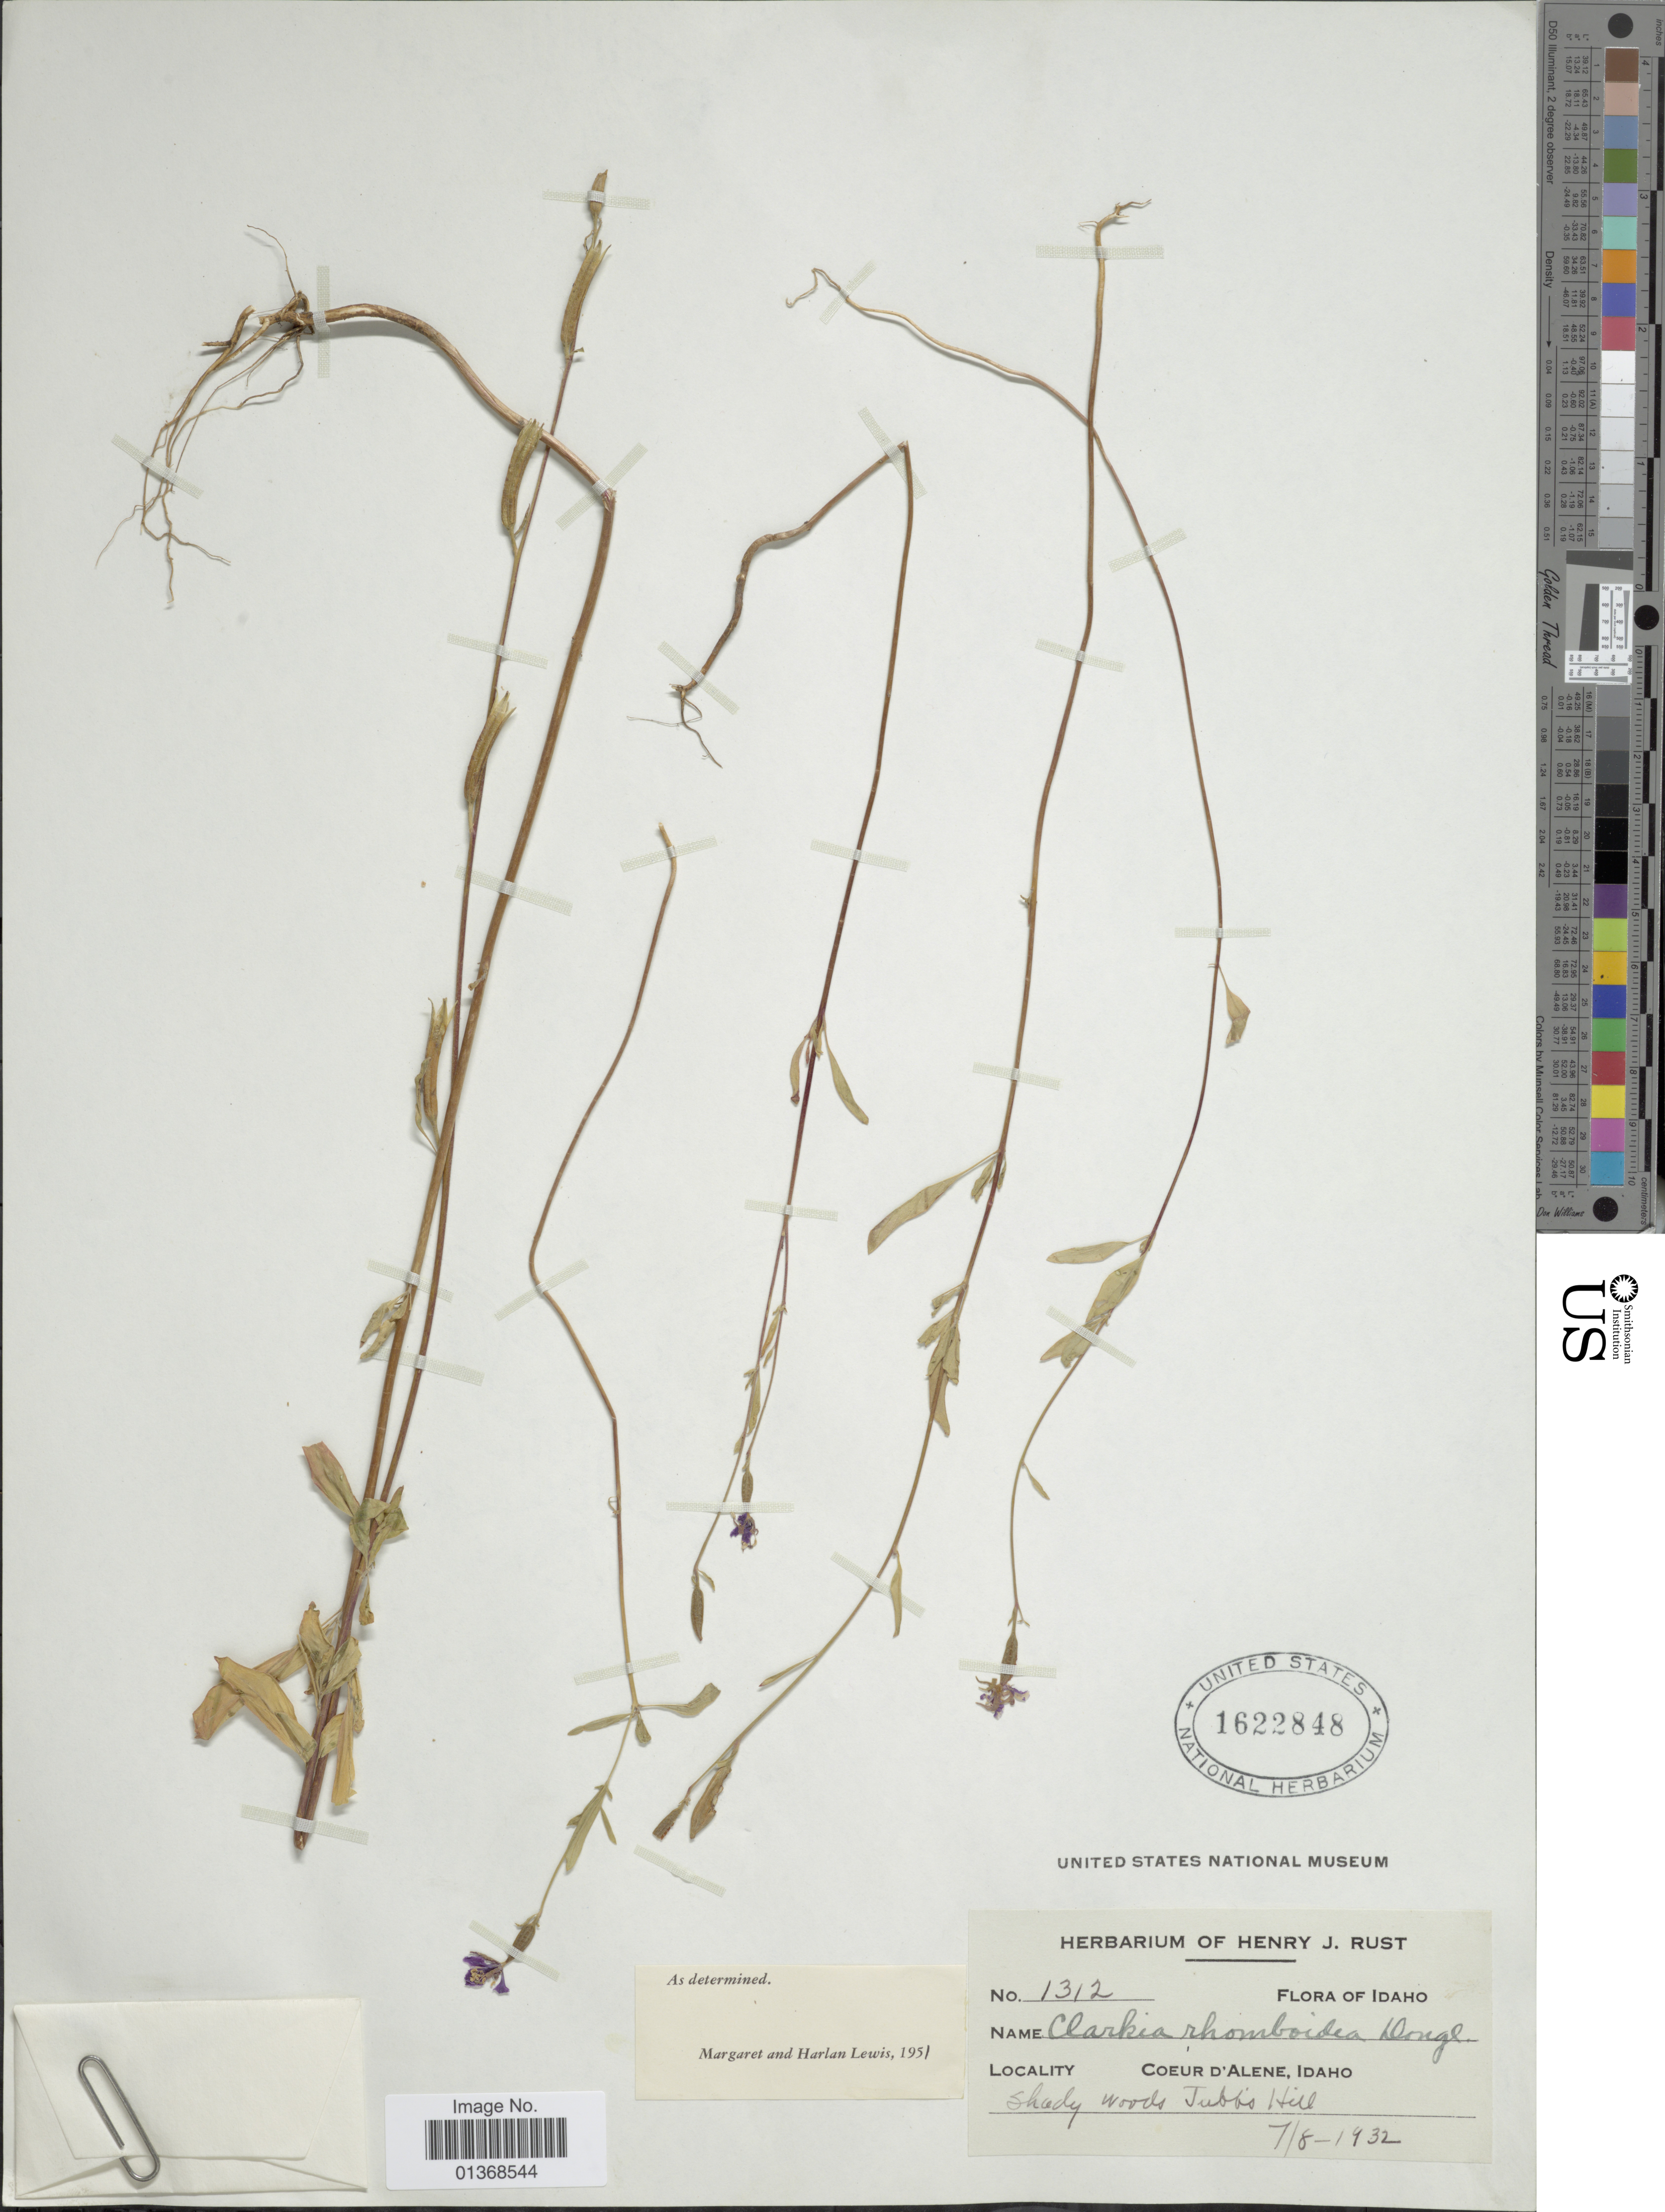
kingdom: Plantae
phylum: Tracheophyta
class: Magnoliopsida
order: Myrtales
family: Onagraceae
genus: Clarkia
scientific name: Clarkia rhomboidea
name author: Douglas ex Hook.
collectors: H. J. Rust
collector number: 1312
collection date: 1932-08-07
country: United States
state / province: Idaho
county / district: Kootenai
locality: Coeur d'Alene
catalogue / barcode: US 1622848